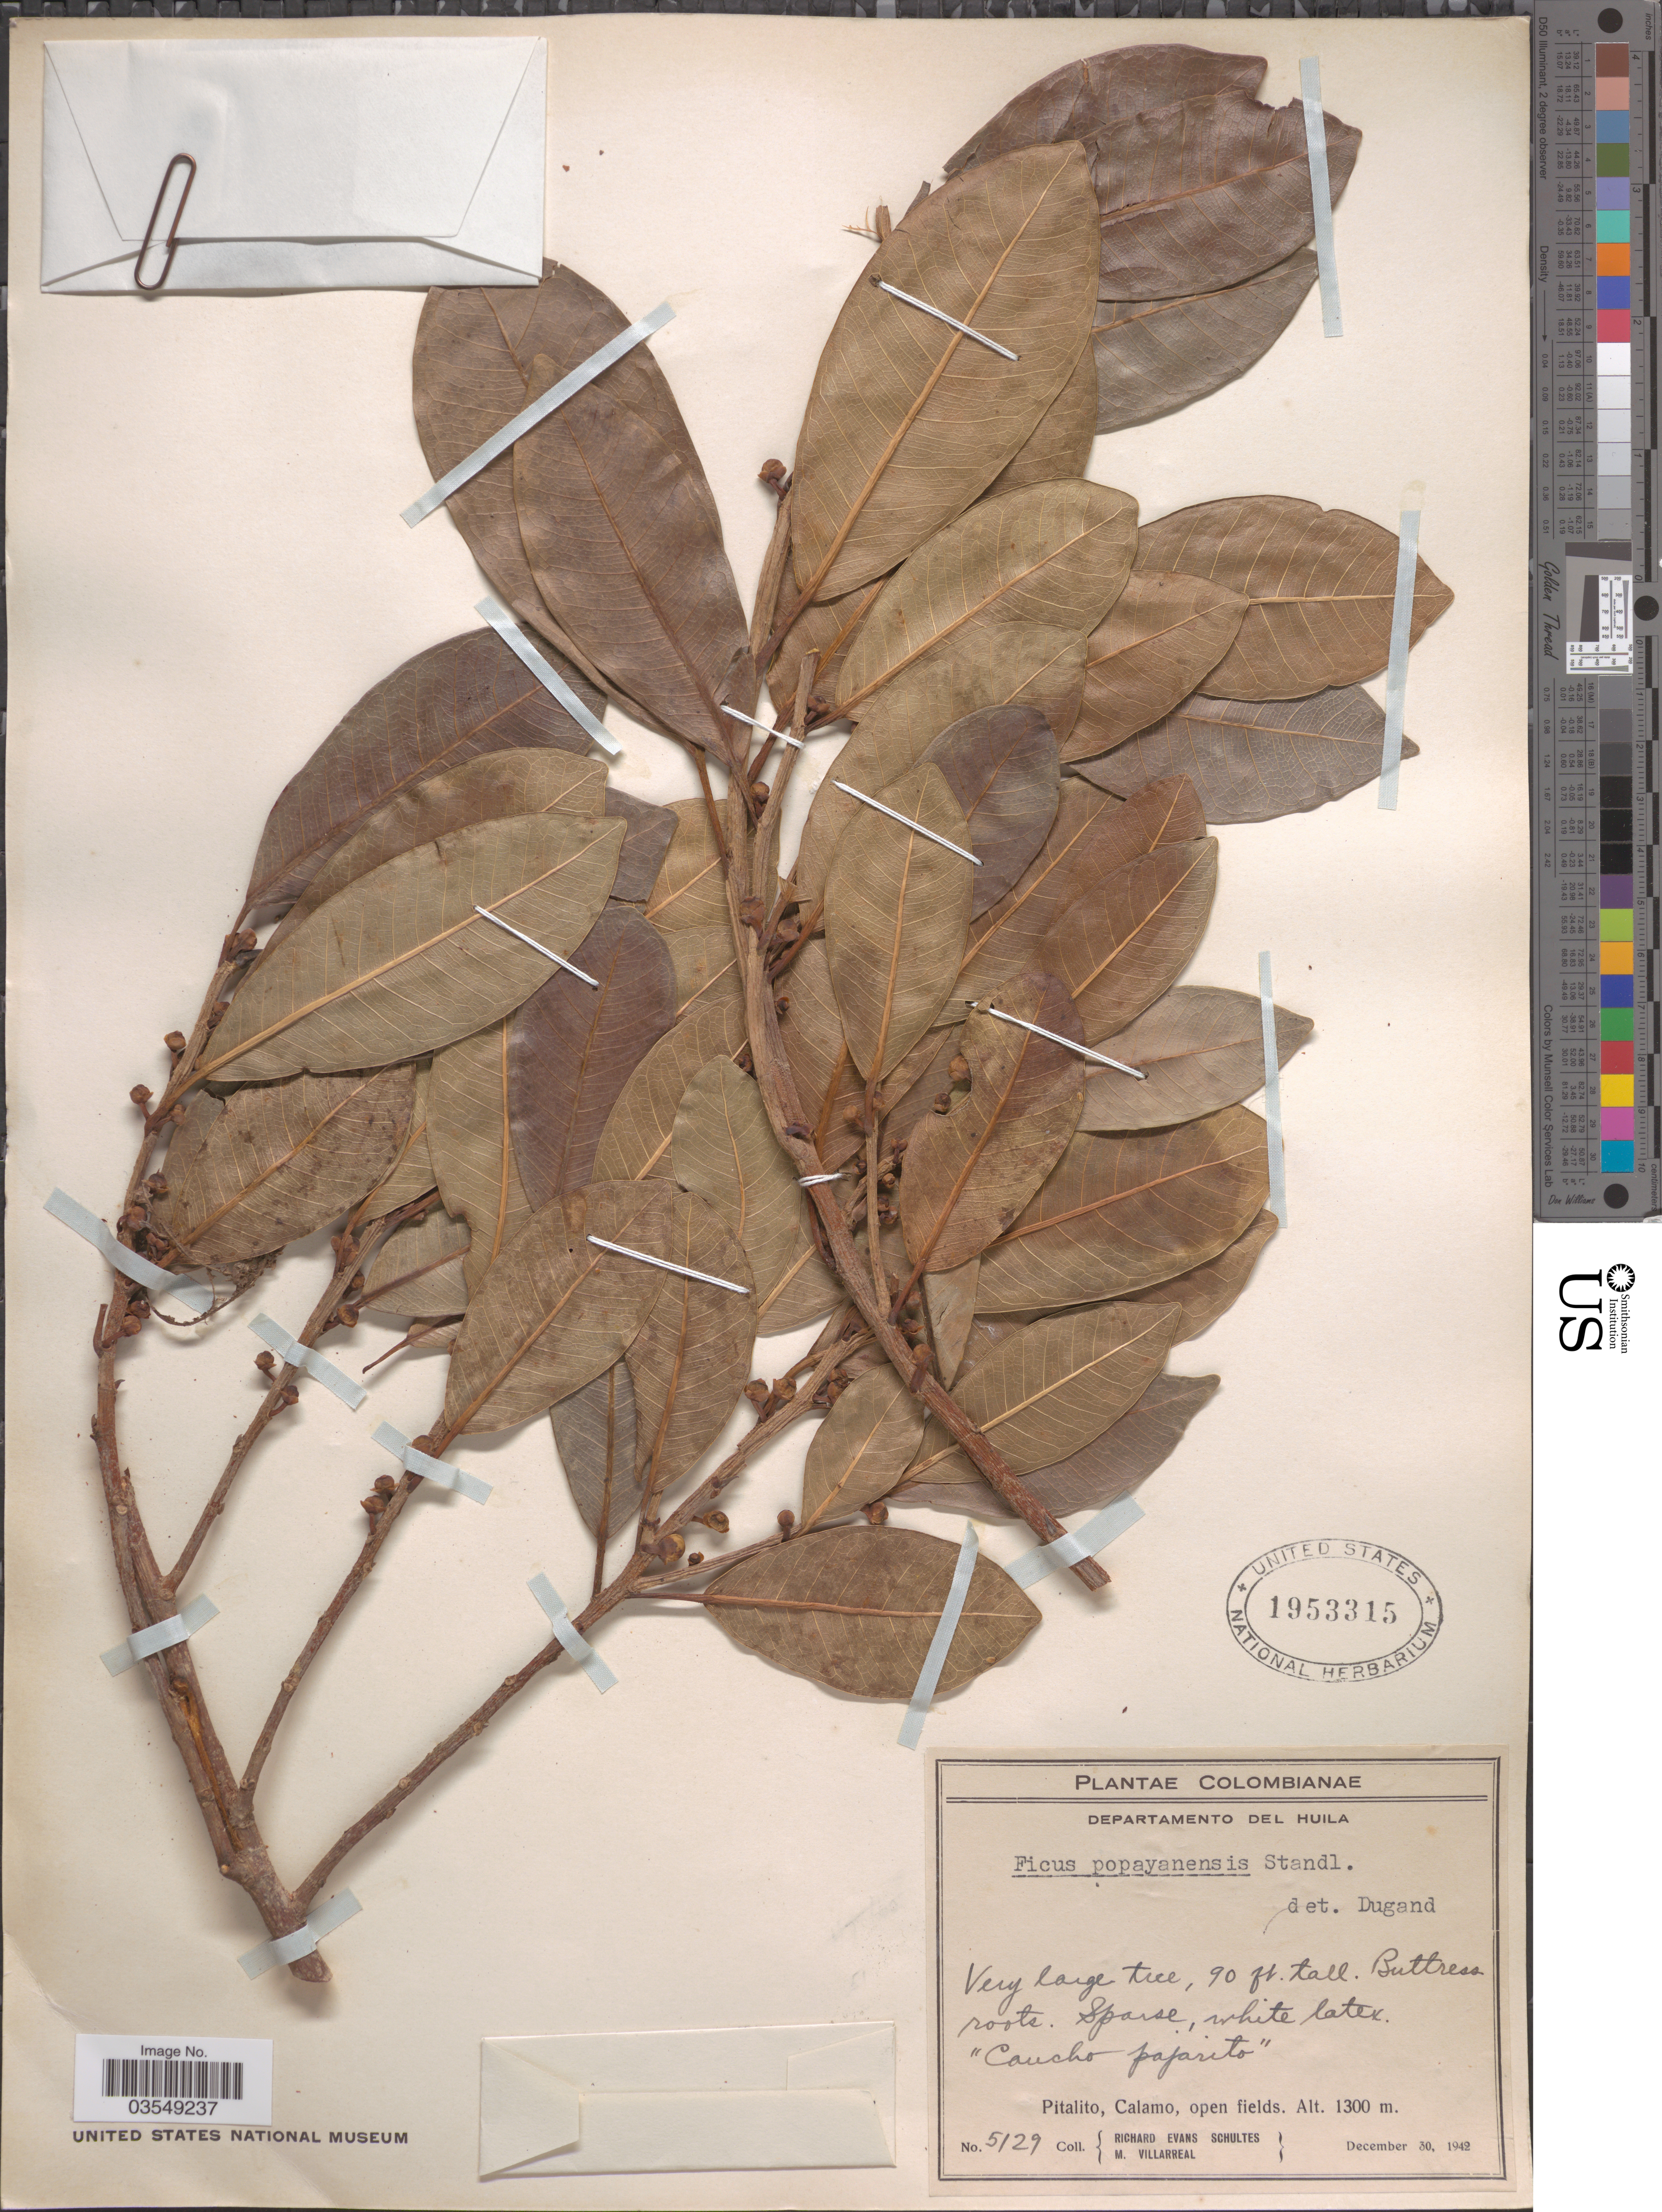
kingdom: Plantae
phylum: Tracheophyta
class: Magnoliopsida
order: Rosales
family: Moraceae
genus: Ficus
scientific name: Ficus popayanensis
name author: Standl.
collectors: R. E. Schultes & M. Villarreal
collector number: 5129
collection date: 1942-12-30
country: Colombia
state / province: Huila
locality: Departamento del Huila. Pitalito, Calamo, open fields.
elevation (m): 1300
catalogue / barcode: US 1953315